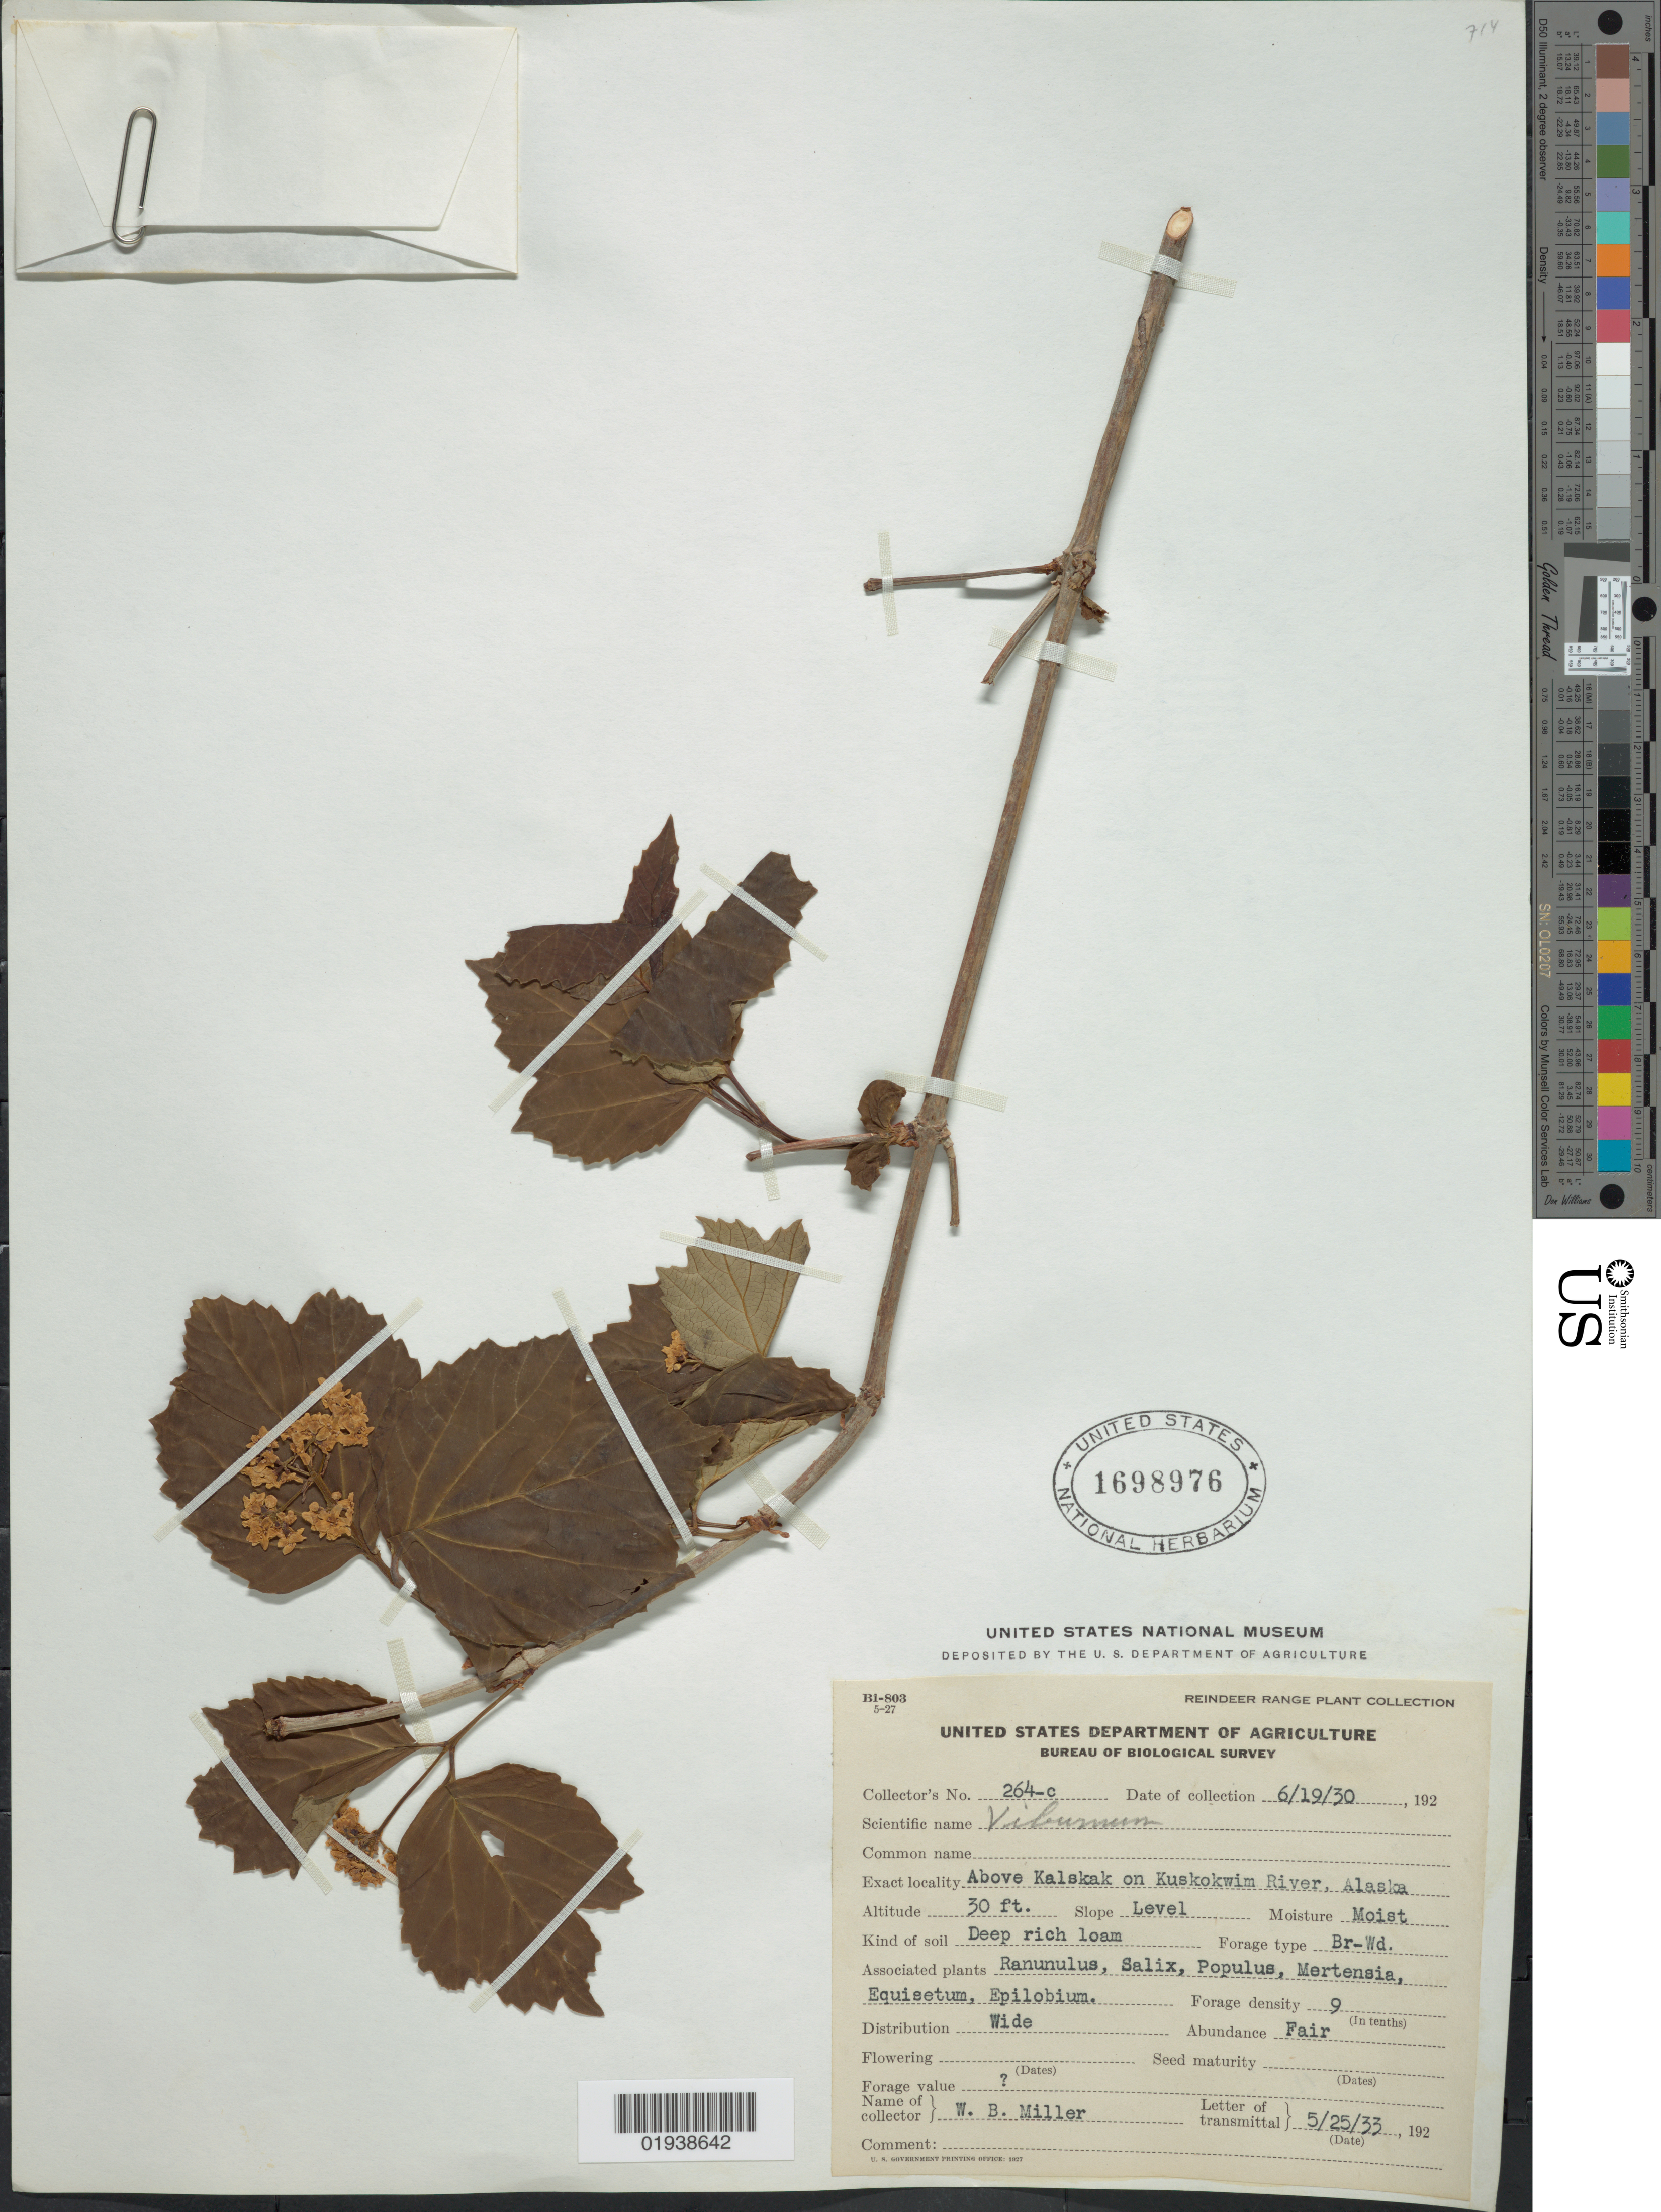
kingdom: Plantae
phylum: Tracheophyta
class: Magnoliopsida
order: Dipsacales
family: Viburnaceae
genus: Viburnum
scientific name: Viburnum edule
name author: (Michx.) Raf.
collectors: W. Miller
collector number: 264-c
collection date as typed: Transcribed d/m/y: 19/6/30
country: United States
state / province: Alaska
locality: Above Kalskak on Kuskokwim River.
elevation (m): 9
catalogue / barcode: US 1698976